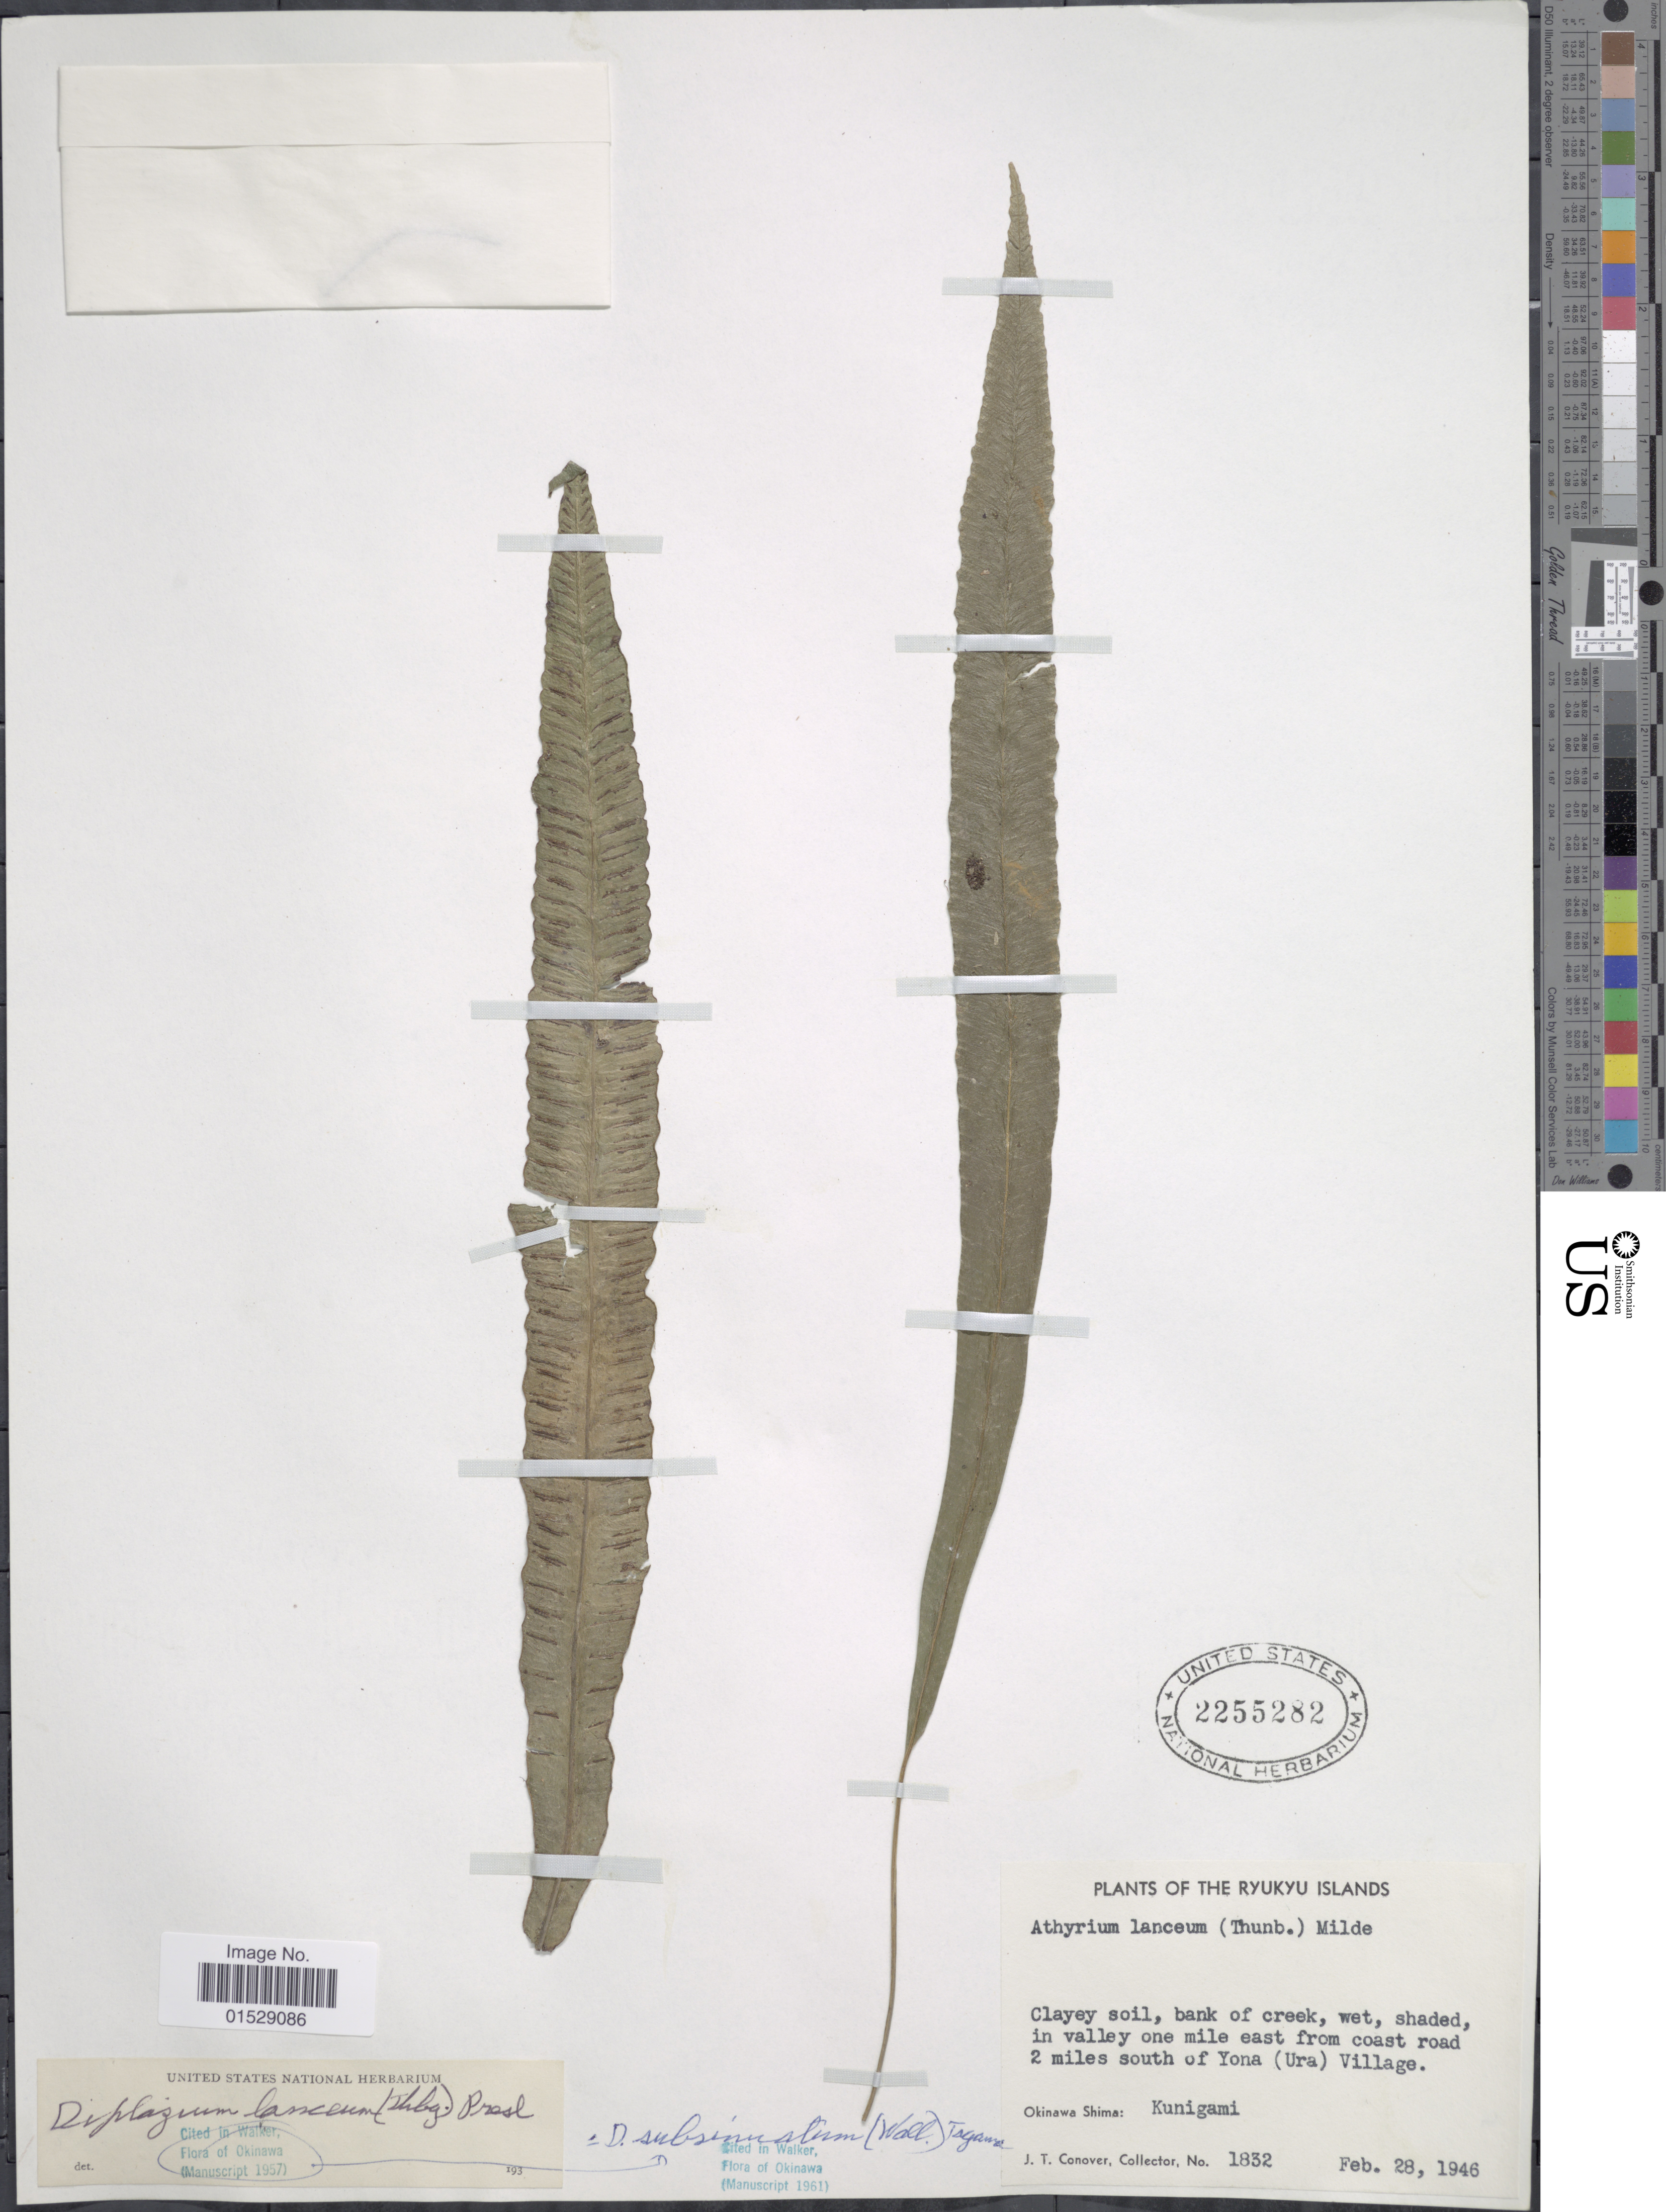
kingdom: Plantae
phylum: Tracheophyta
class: Polypodiopsida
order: Polypodiales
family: Athyriaceae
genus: Deparia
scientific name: Deparia lancea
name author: (Thunb.) Fraser-Jenk.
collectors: J. T. Conover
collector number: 1832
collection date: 1946-02-28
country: Japan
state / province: Okinawa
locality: Ryukyu Islands, in valley one mile east from coast road 2 miles south of Yona (Ura) Village, Okinawa Shima: Kunigami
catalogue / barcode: US 2255282